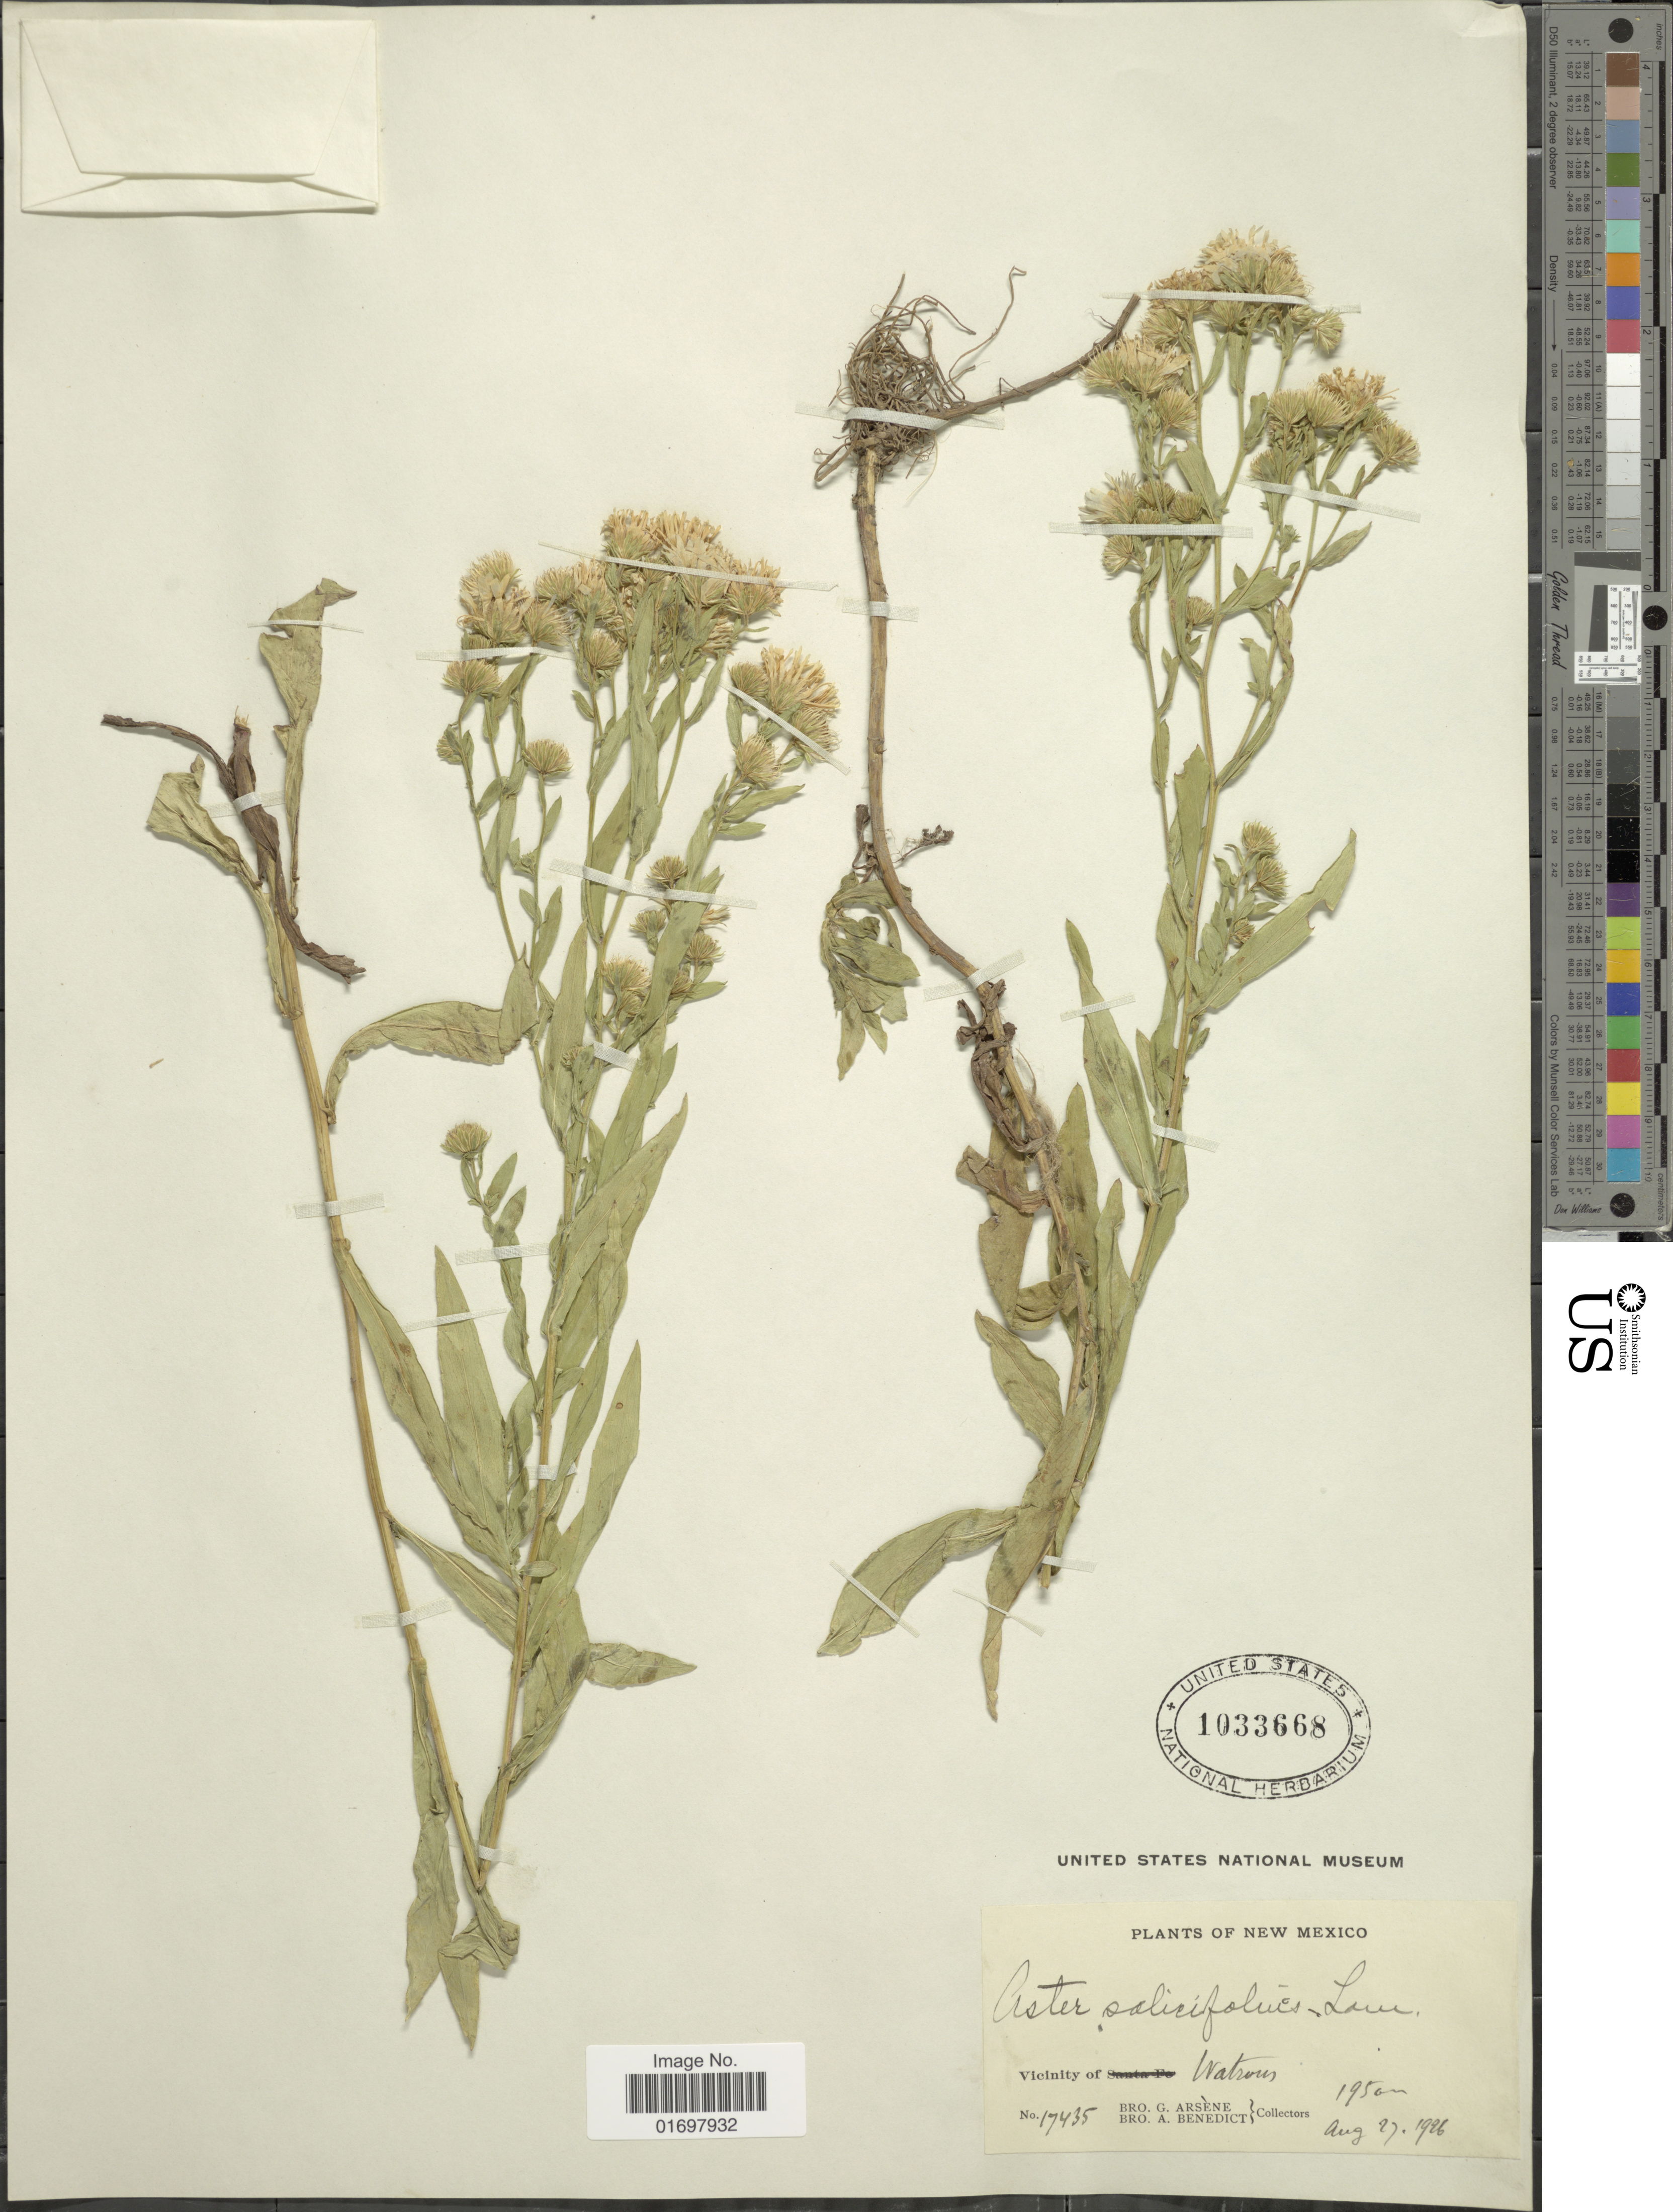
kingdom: Plantae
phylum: Tracheophyta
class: Magnoliopsida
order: Asterales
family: Asteraceae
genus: Symphyotrichum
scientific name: Symphyotrichum lanceolatum var. hesperium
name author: (A. Gray) G.L. Nesom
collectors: Bro. G. Arsène & B. Ayers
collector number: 17435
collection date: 1926-08-27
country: United States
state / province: New Mexico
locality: Vicinity of Watrous.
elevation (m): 1950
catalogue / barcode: US 1033668